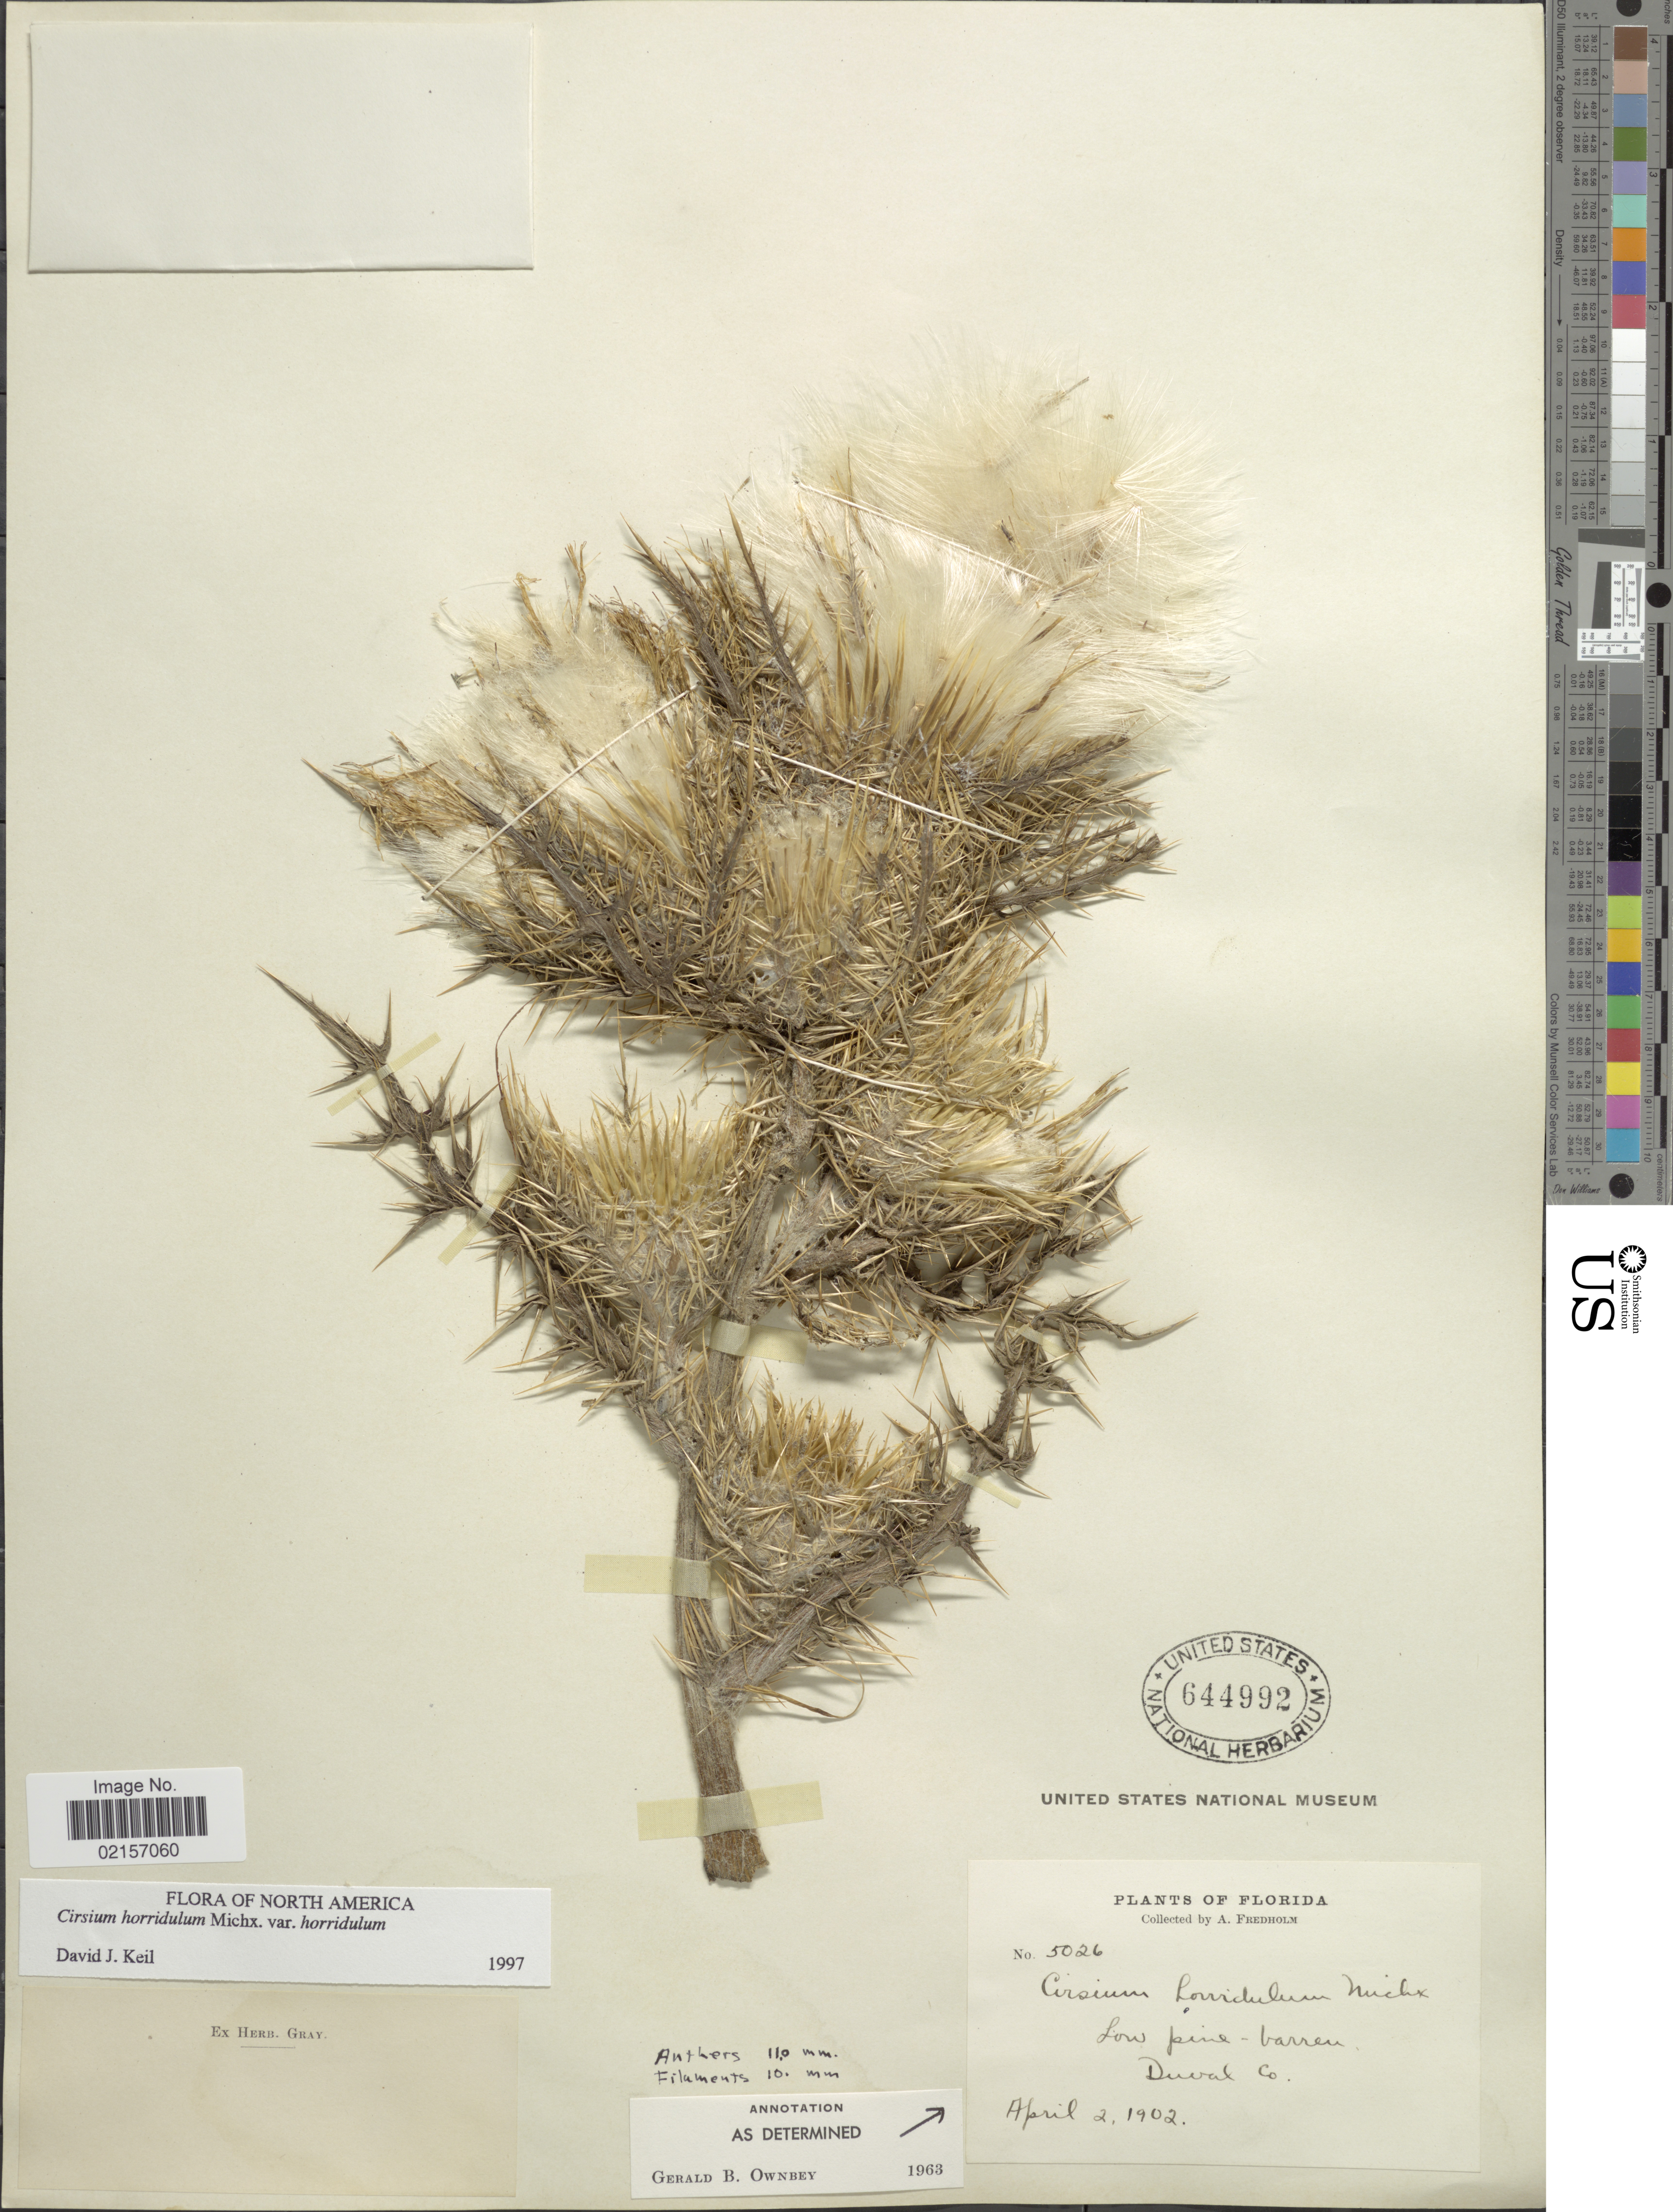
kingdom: Plantae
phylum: Tracheophyta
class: Magnoliopsida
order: Asterales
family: Asteraceae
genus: Cirsium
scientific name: Cirsium horridulum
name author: Michx.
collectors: A. Fredholm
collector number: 5026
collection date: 1902-04-02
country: United States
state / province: Florida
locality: Low pine-barren, Duval Co.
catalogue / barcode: US 644992